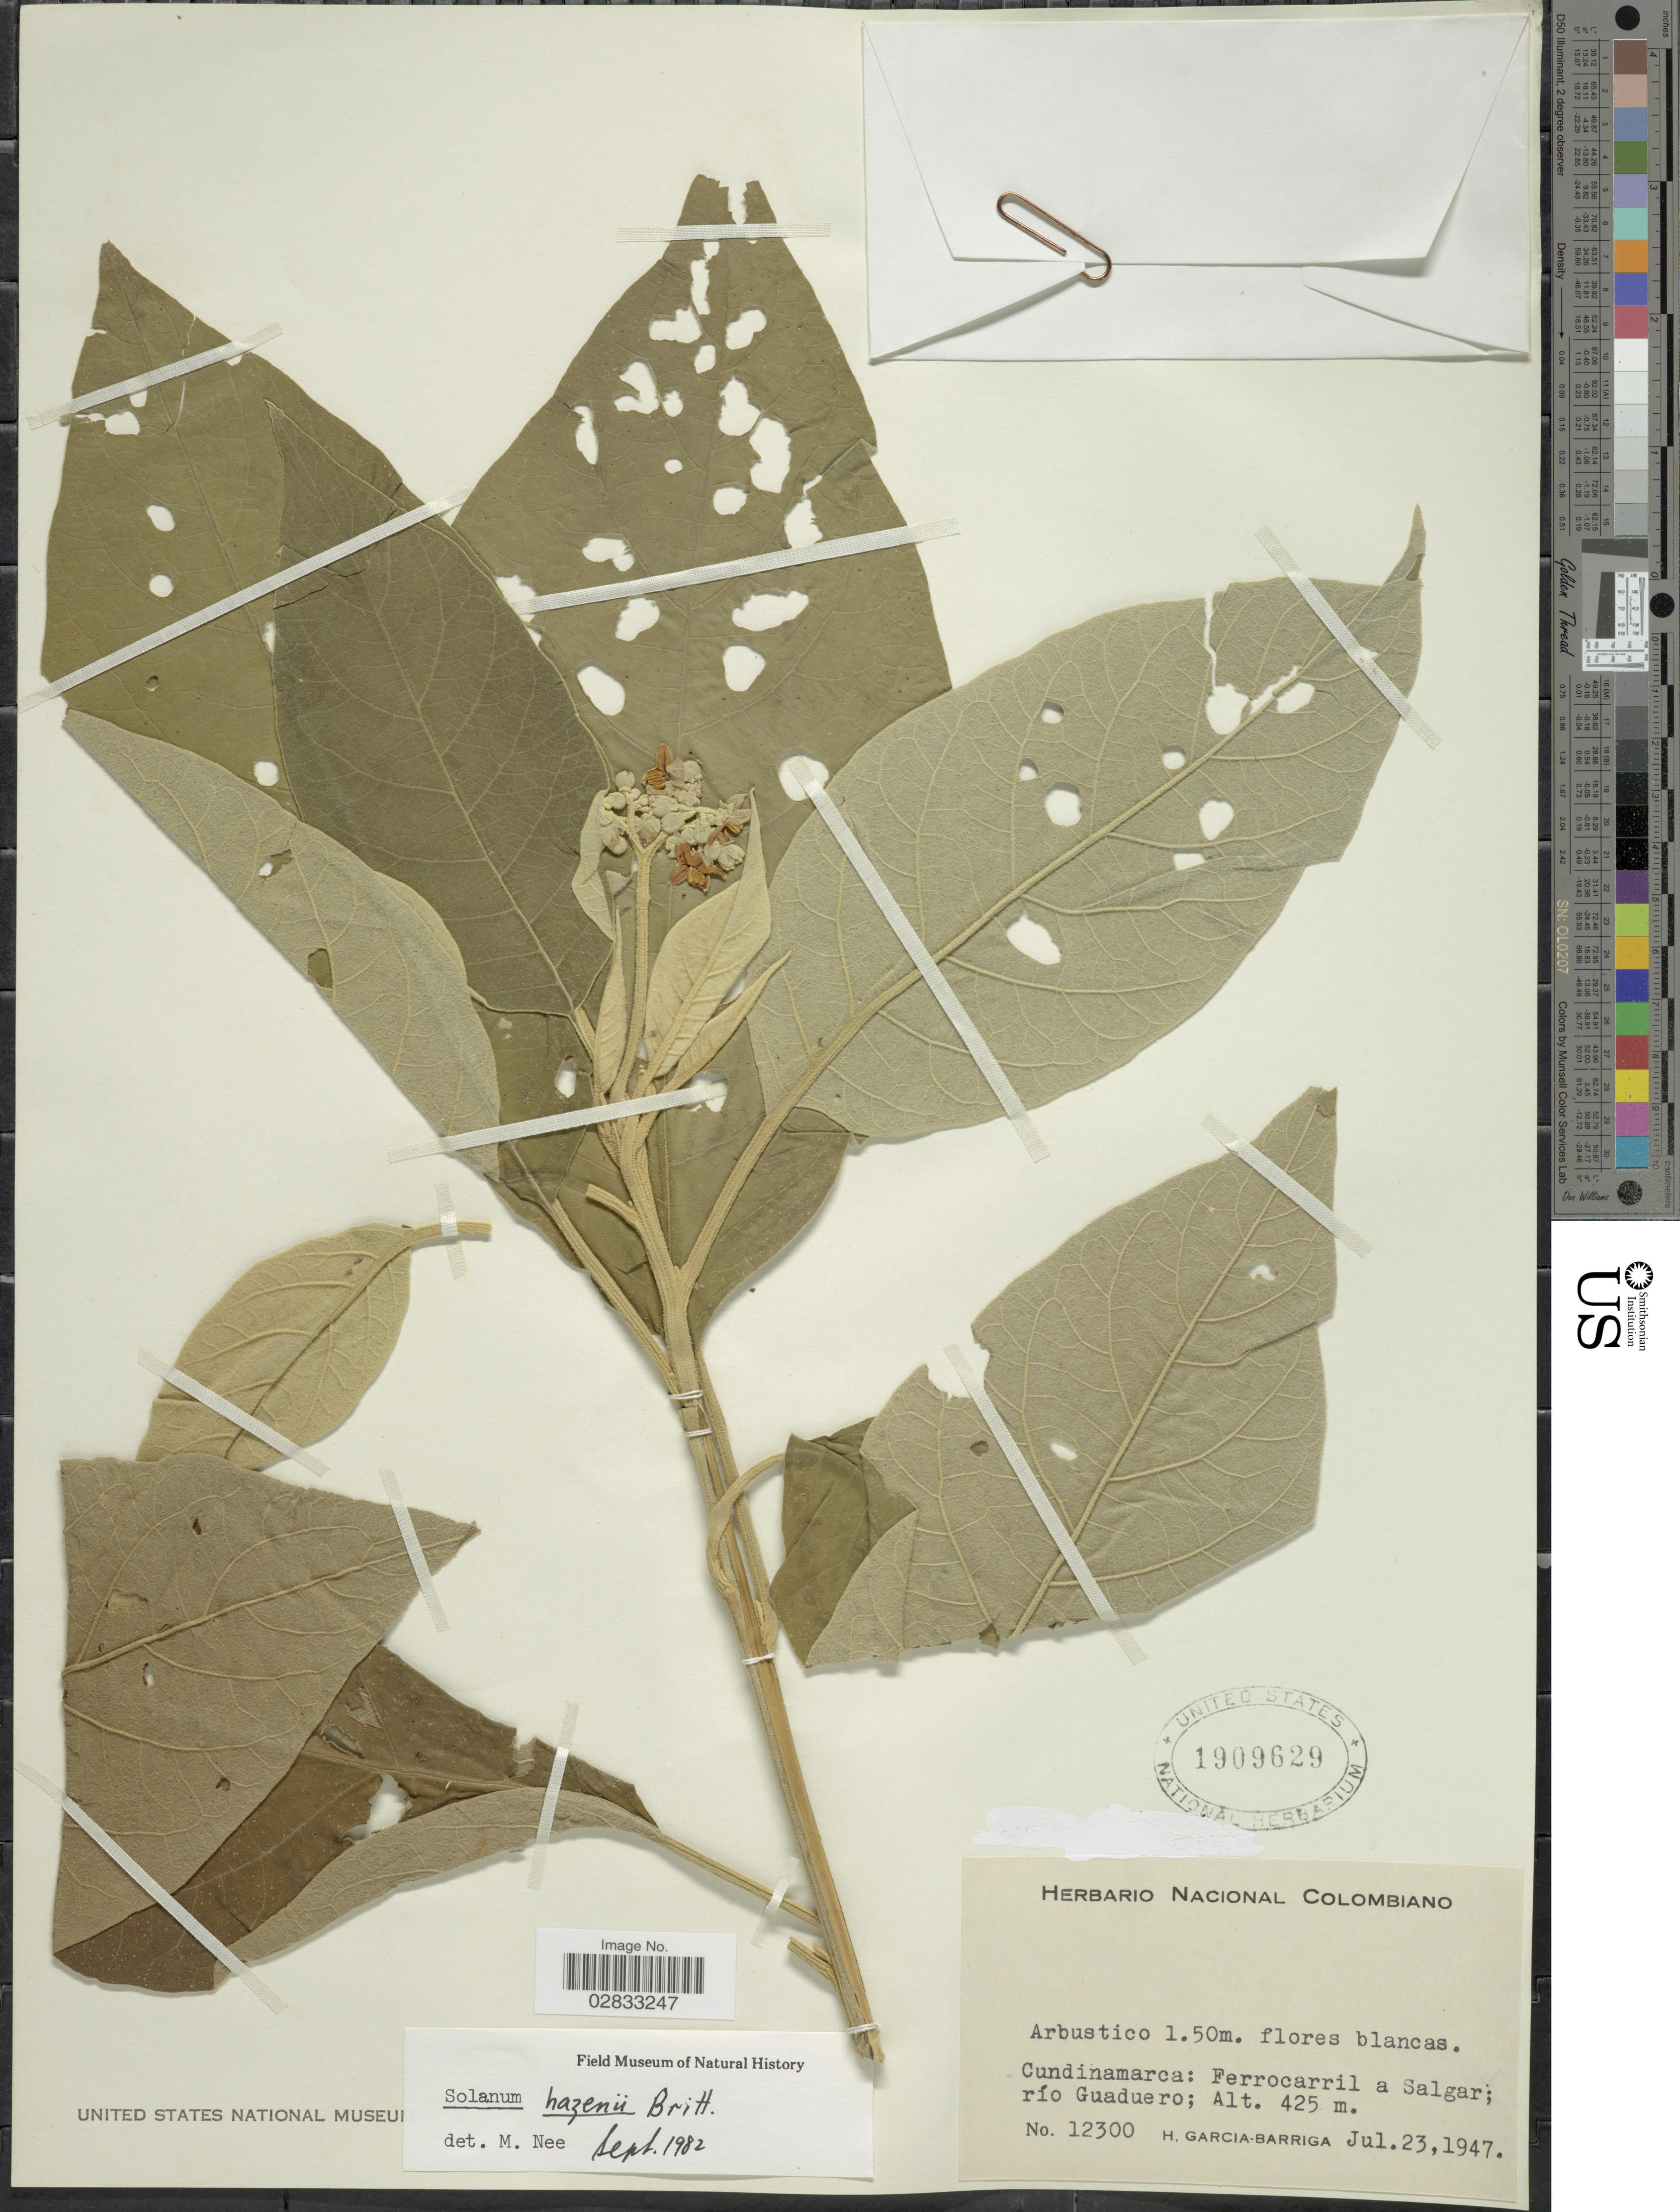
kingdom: Plantae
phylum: Tracheophyta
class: Magnoliopsida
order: Solanales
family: Solanaceae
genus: Solanum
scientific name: Solanum hazenii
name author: Britton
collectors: H. García Barriga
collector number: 12300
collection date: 1947-07-23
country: Colombia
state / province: Cundinamarca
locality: Cundinamarca: Ferrocarril a Salgar; río Guaduero.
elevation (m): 425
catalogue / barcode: US 1909629